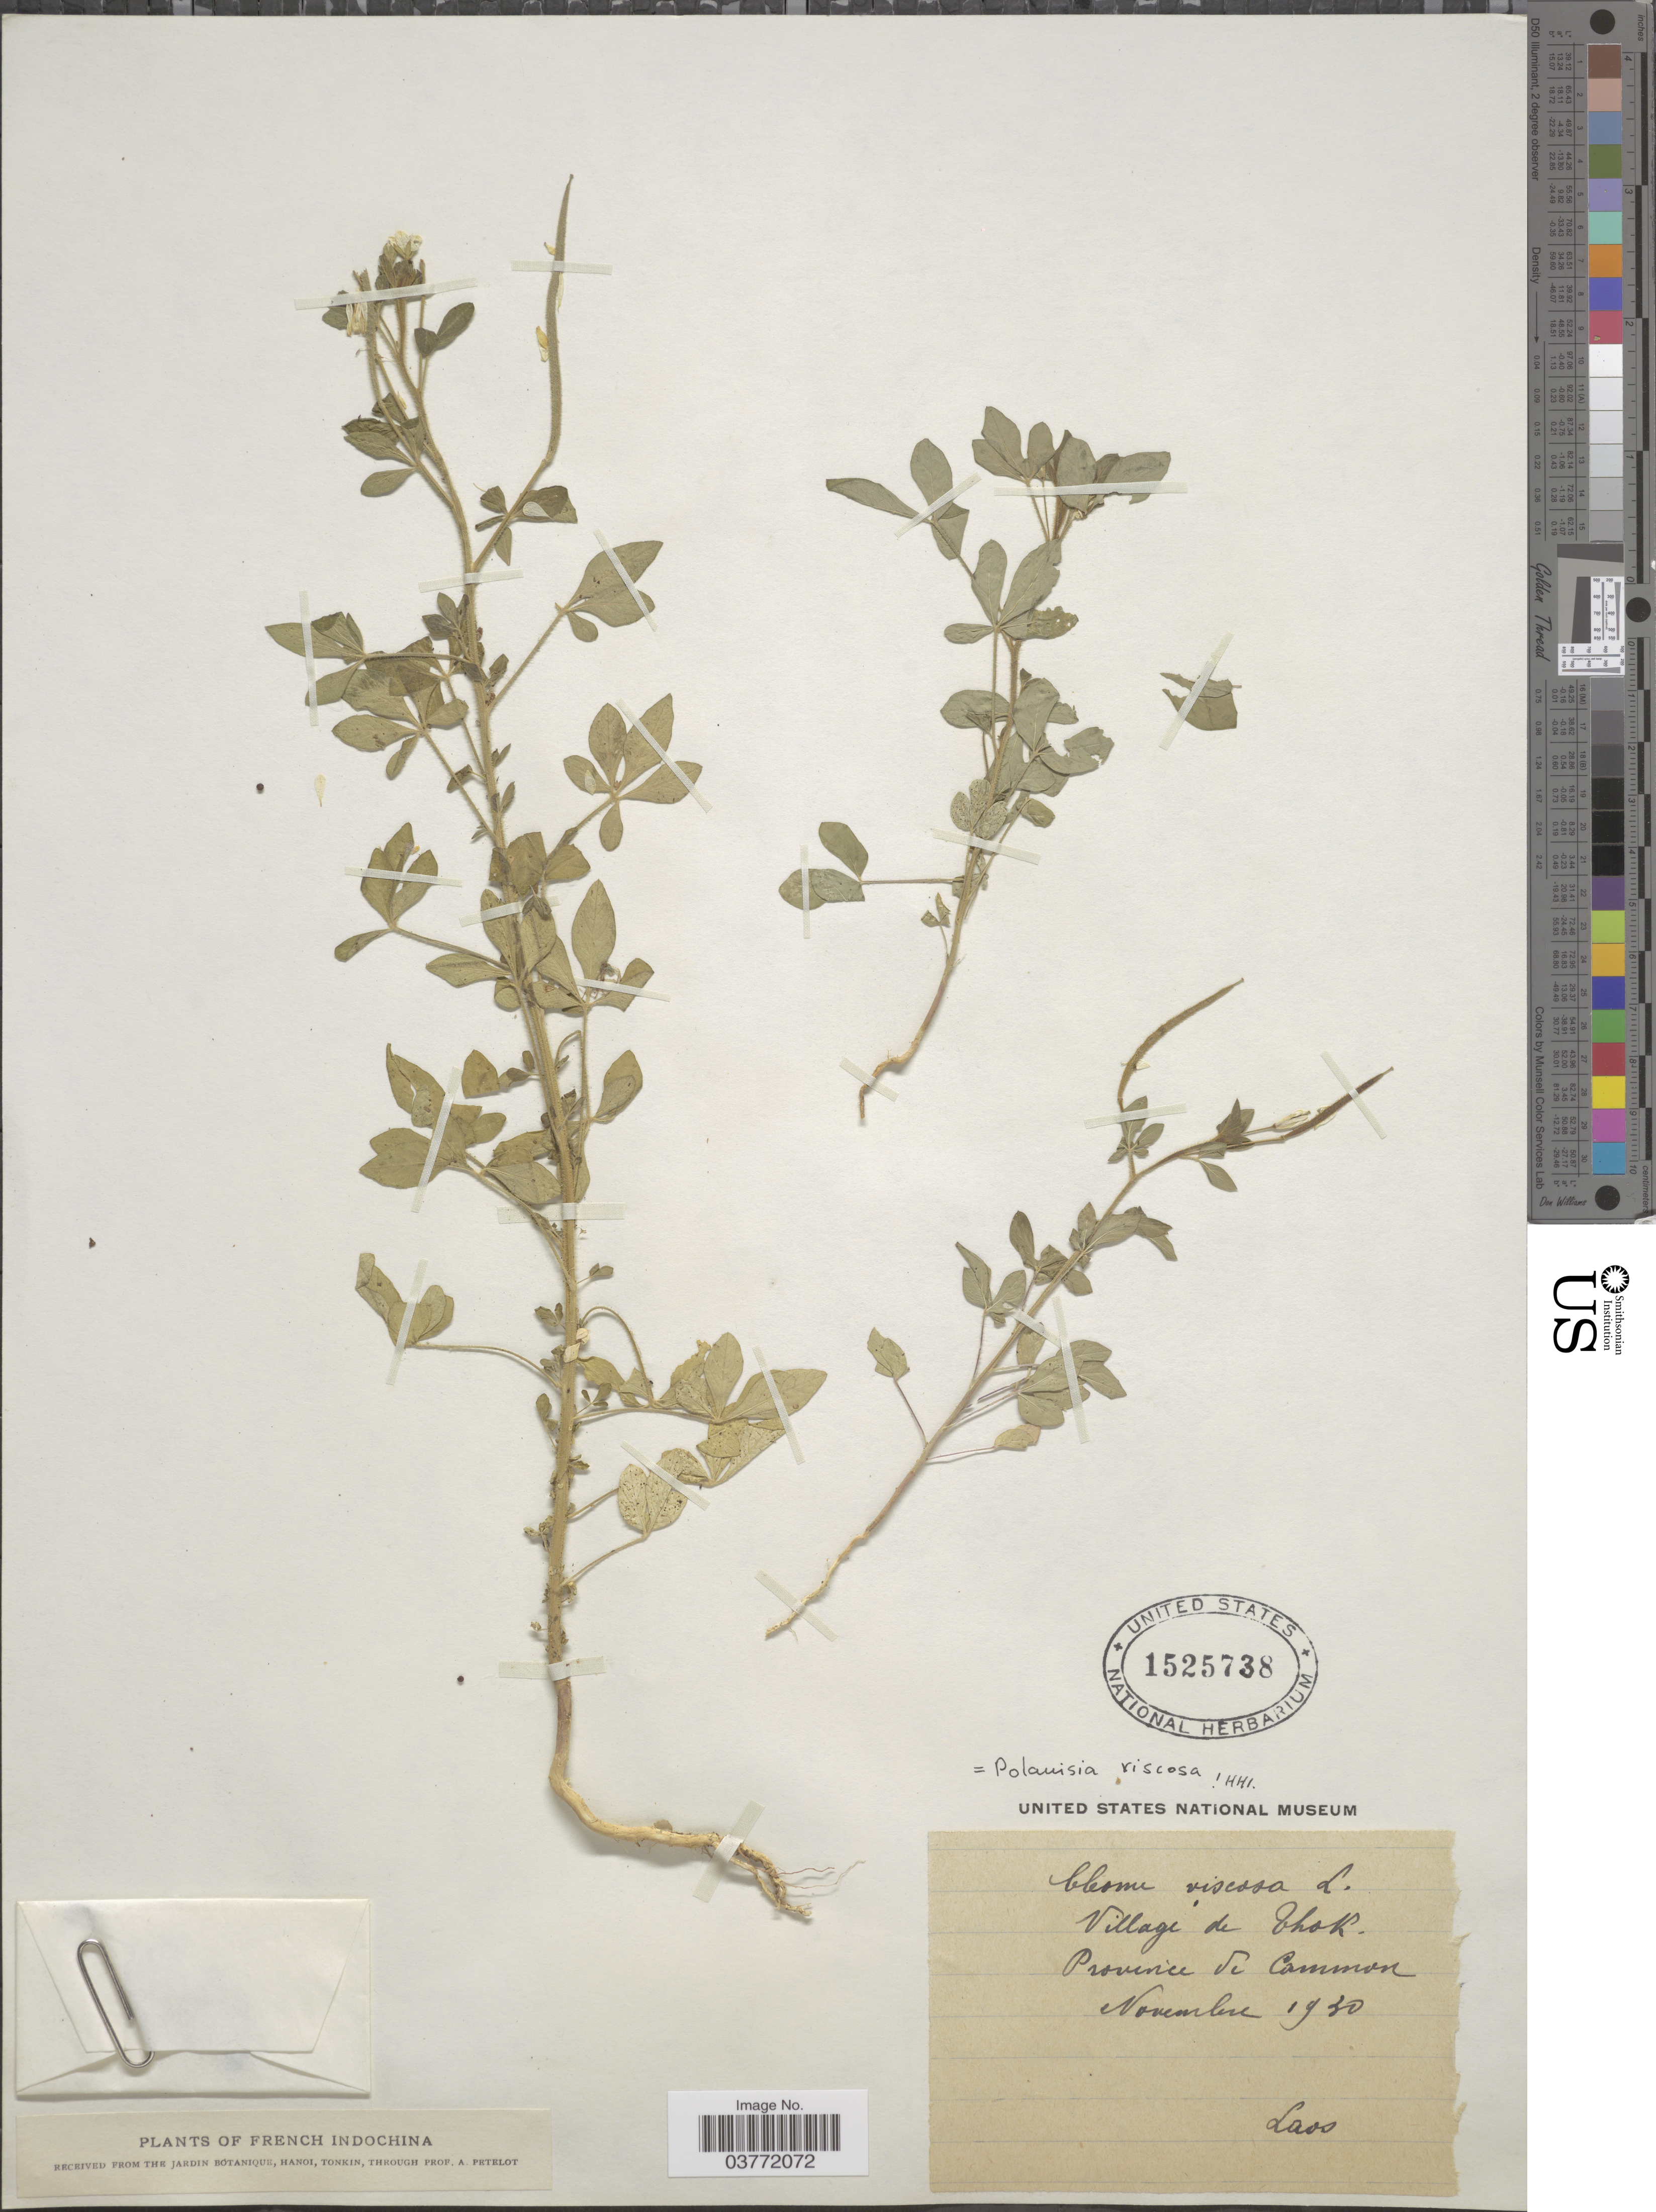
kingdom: Plantae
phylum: Tracheophyta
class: Magnoliopsida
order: Brassicales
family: Cleomaceae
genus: Arivela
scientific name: Arivela viscosa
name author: (L.) Raf.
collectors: A. Petelot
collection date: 1930-11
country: Laos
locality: French Indochina. Village de Thok. Province de Common.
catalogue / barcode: US 1525738